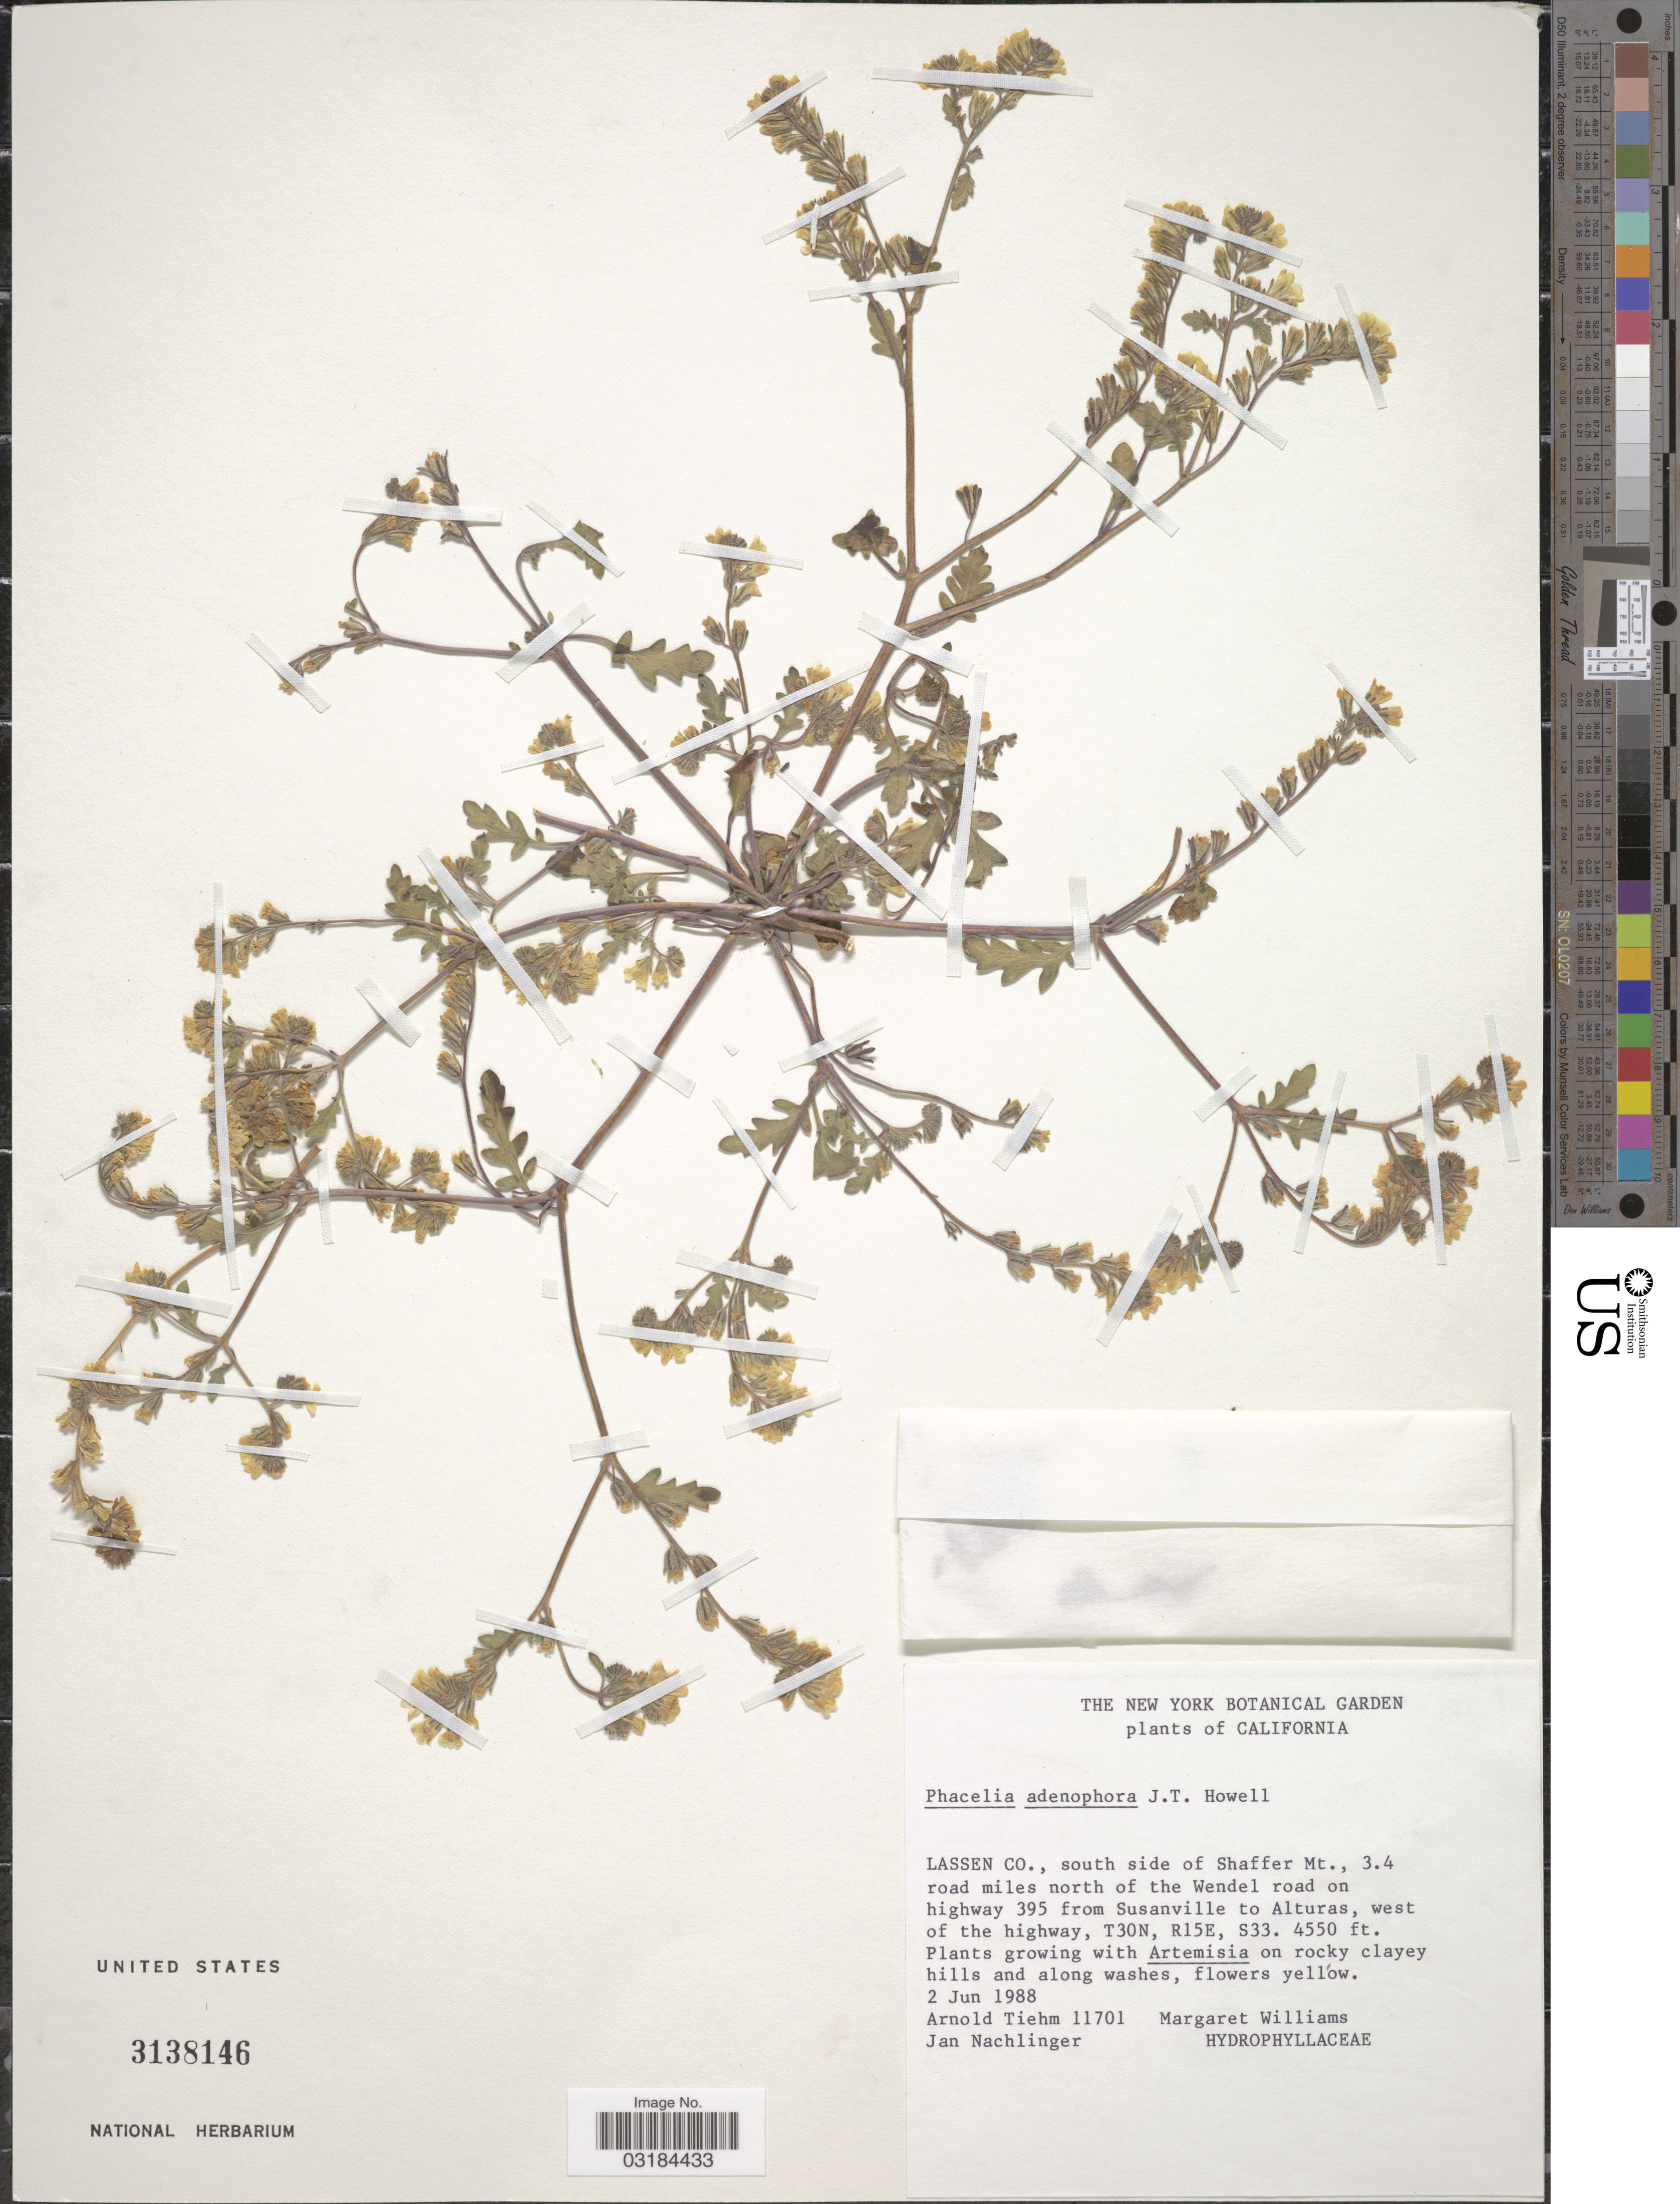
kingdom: Plantae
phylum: Tracheophyta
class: Magnoliopsida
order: Boraginales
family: Hydrophyllaceae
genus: Phacelia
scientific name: Phacelia adenophora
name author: J.T. Howell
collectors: A. Tiehm, M. J. Williams & J. Nachlinger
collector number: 11701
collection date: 1988-06-02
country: United States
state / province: California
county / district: Lassen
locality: Lassen Co., south side of Shaffer Mt., 3.4 road miles north of the Wendel road on highway 395 from Susanville to Alturas, west of the highway, T30N, R15E, S33.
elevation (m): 1387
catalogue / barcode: US 3138146